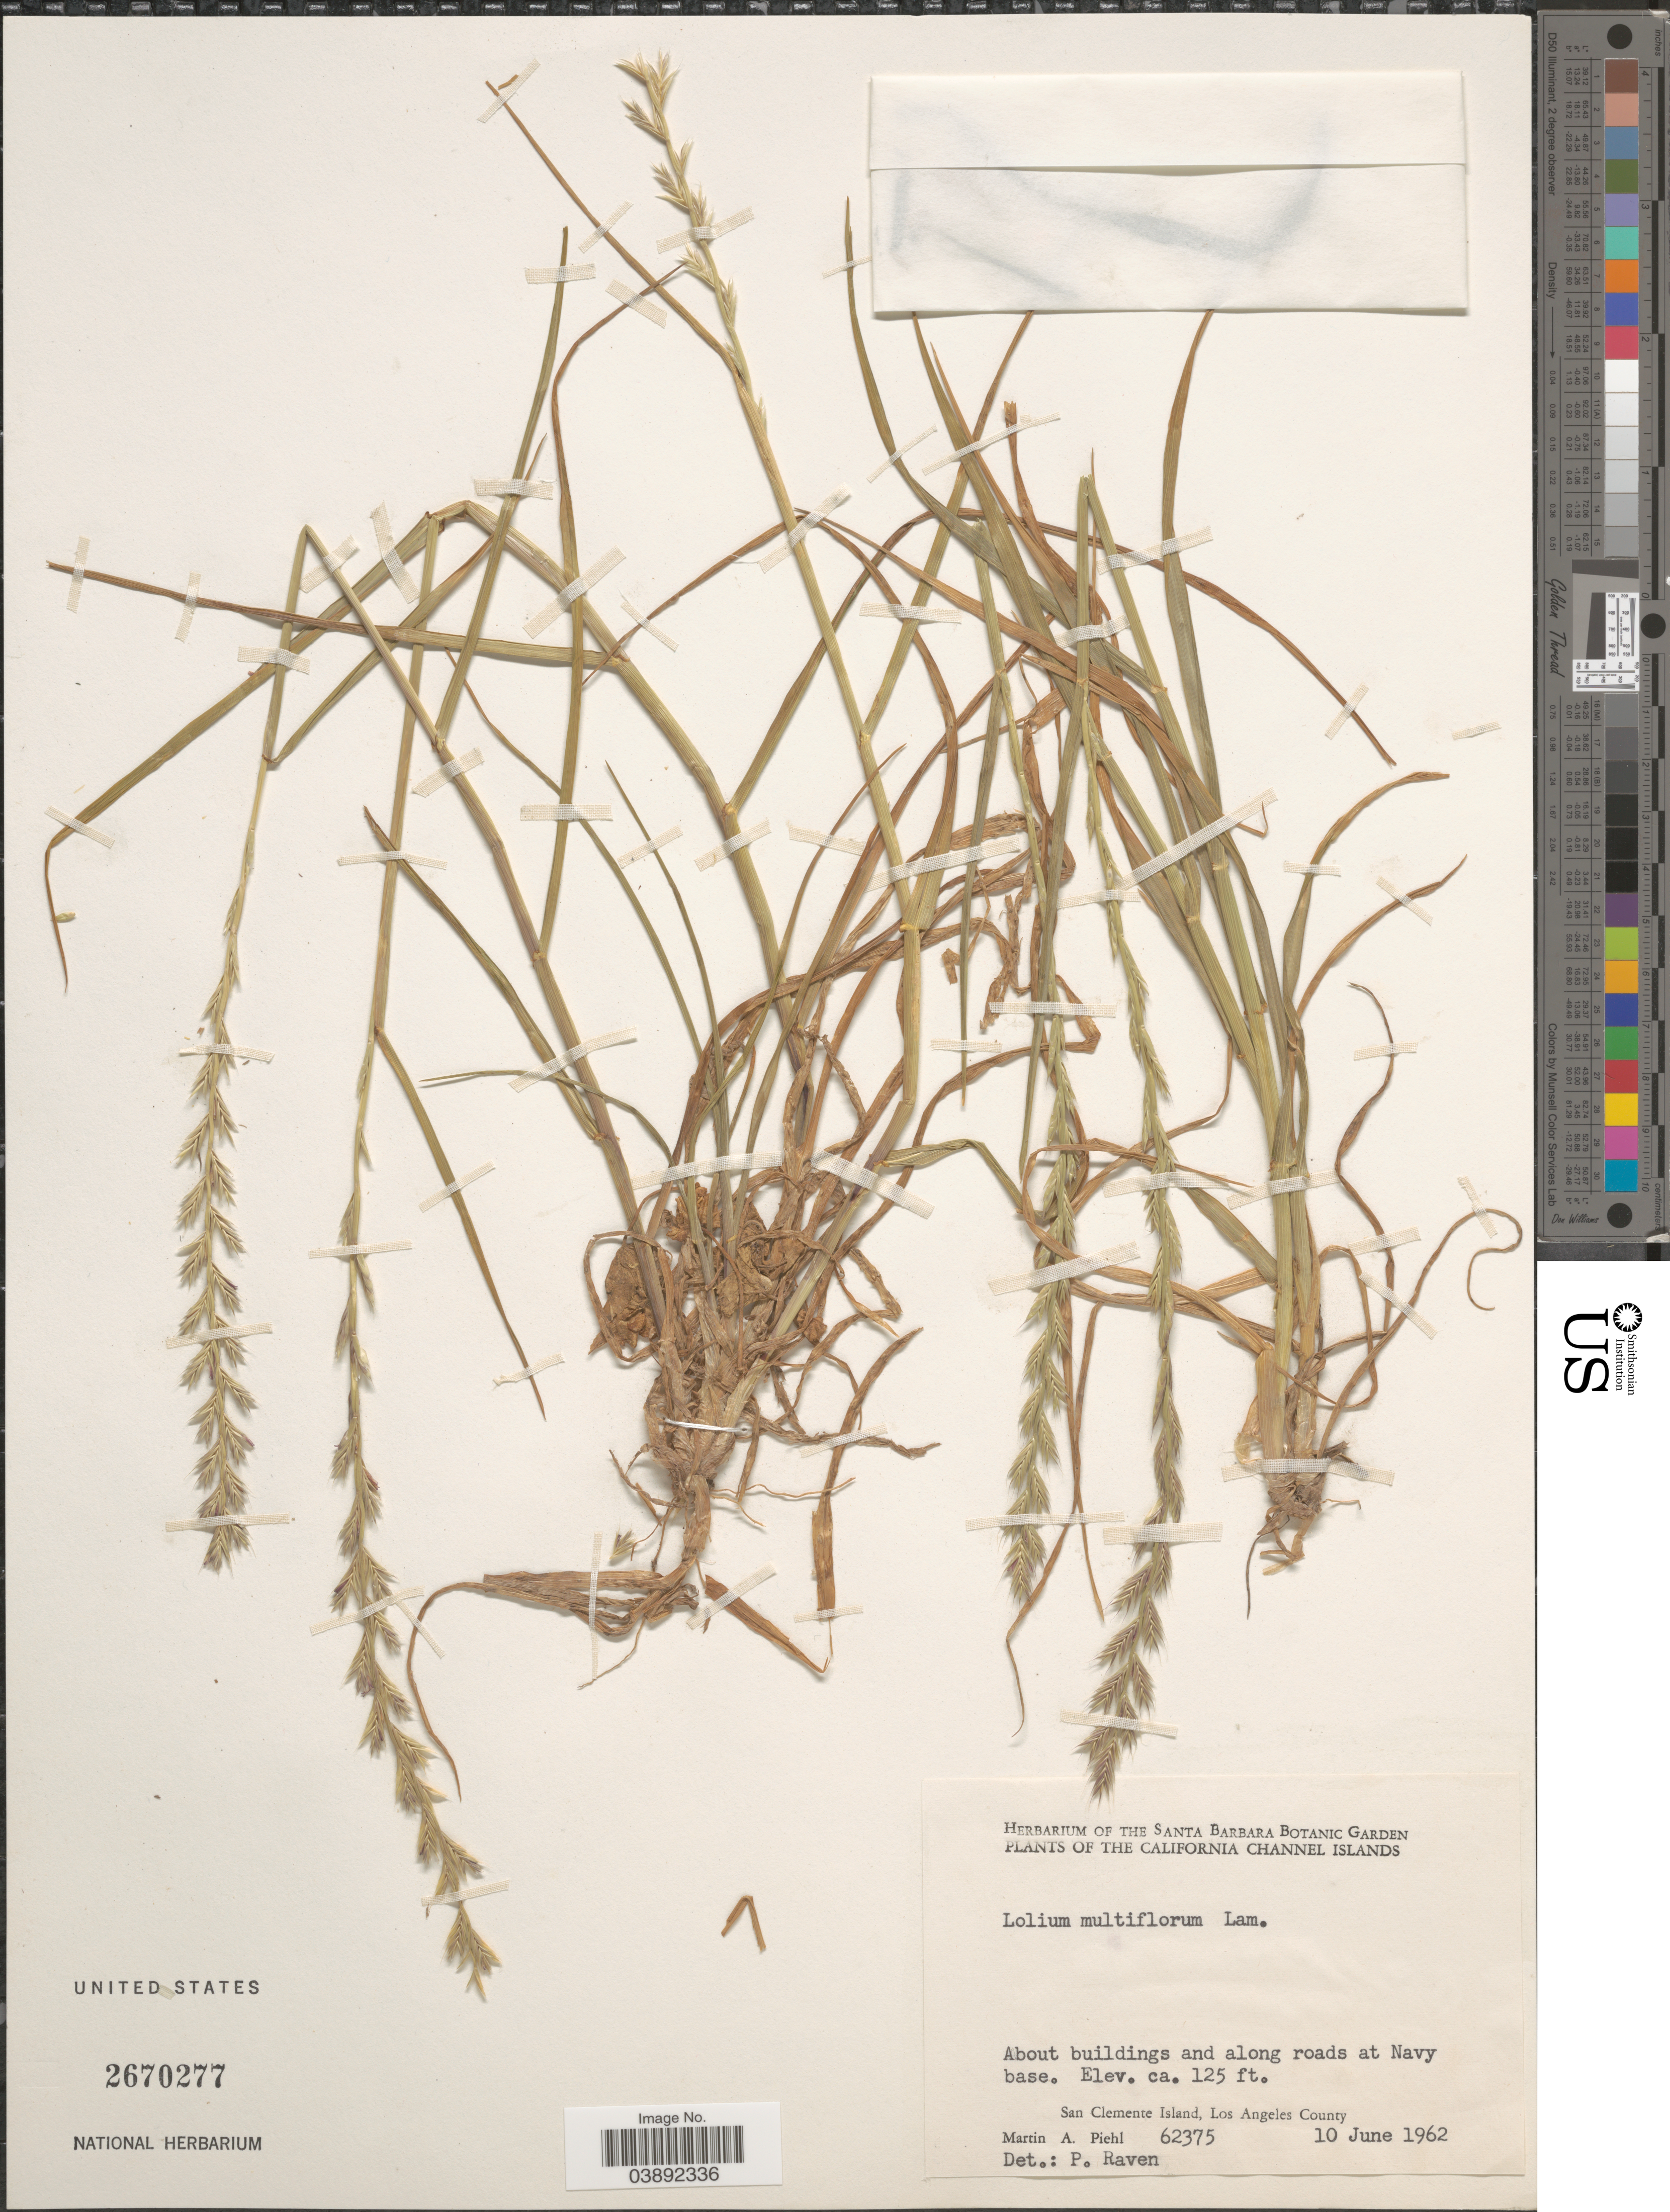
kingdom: Plantae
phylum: Tracheophyta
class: Liliopsida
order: Poales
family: Poaceae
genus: Lolium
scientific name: Lolium multiflorum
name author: Lam.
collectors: M. Piehl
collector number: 62375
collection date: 1962-06-10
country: United States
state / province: California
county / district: Los Angeles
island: San Clemente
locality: The California Channel Islands. About buildings and along roads at Navy base. San Clemente Island, Los Angeles County.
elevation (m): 38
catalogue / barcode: US 2670277